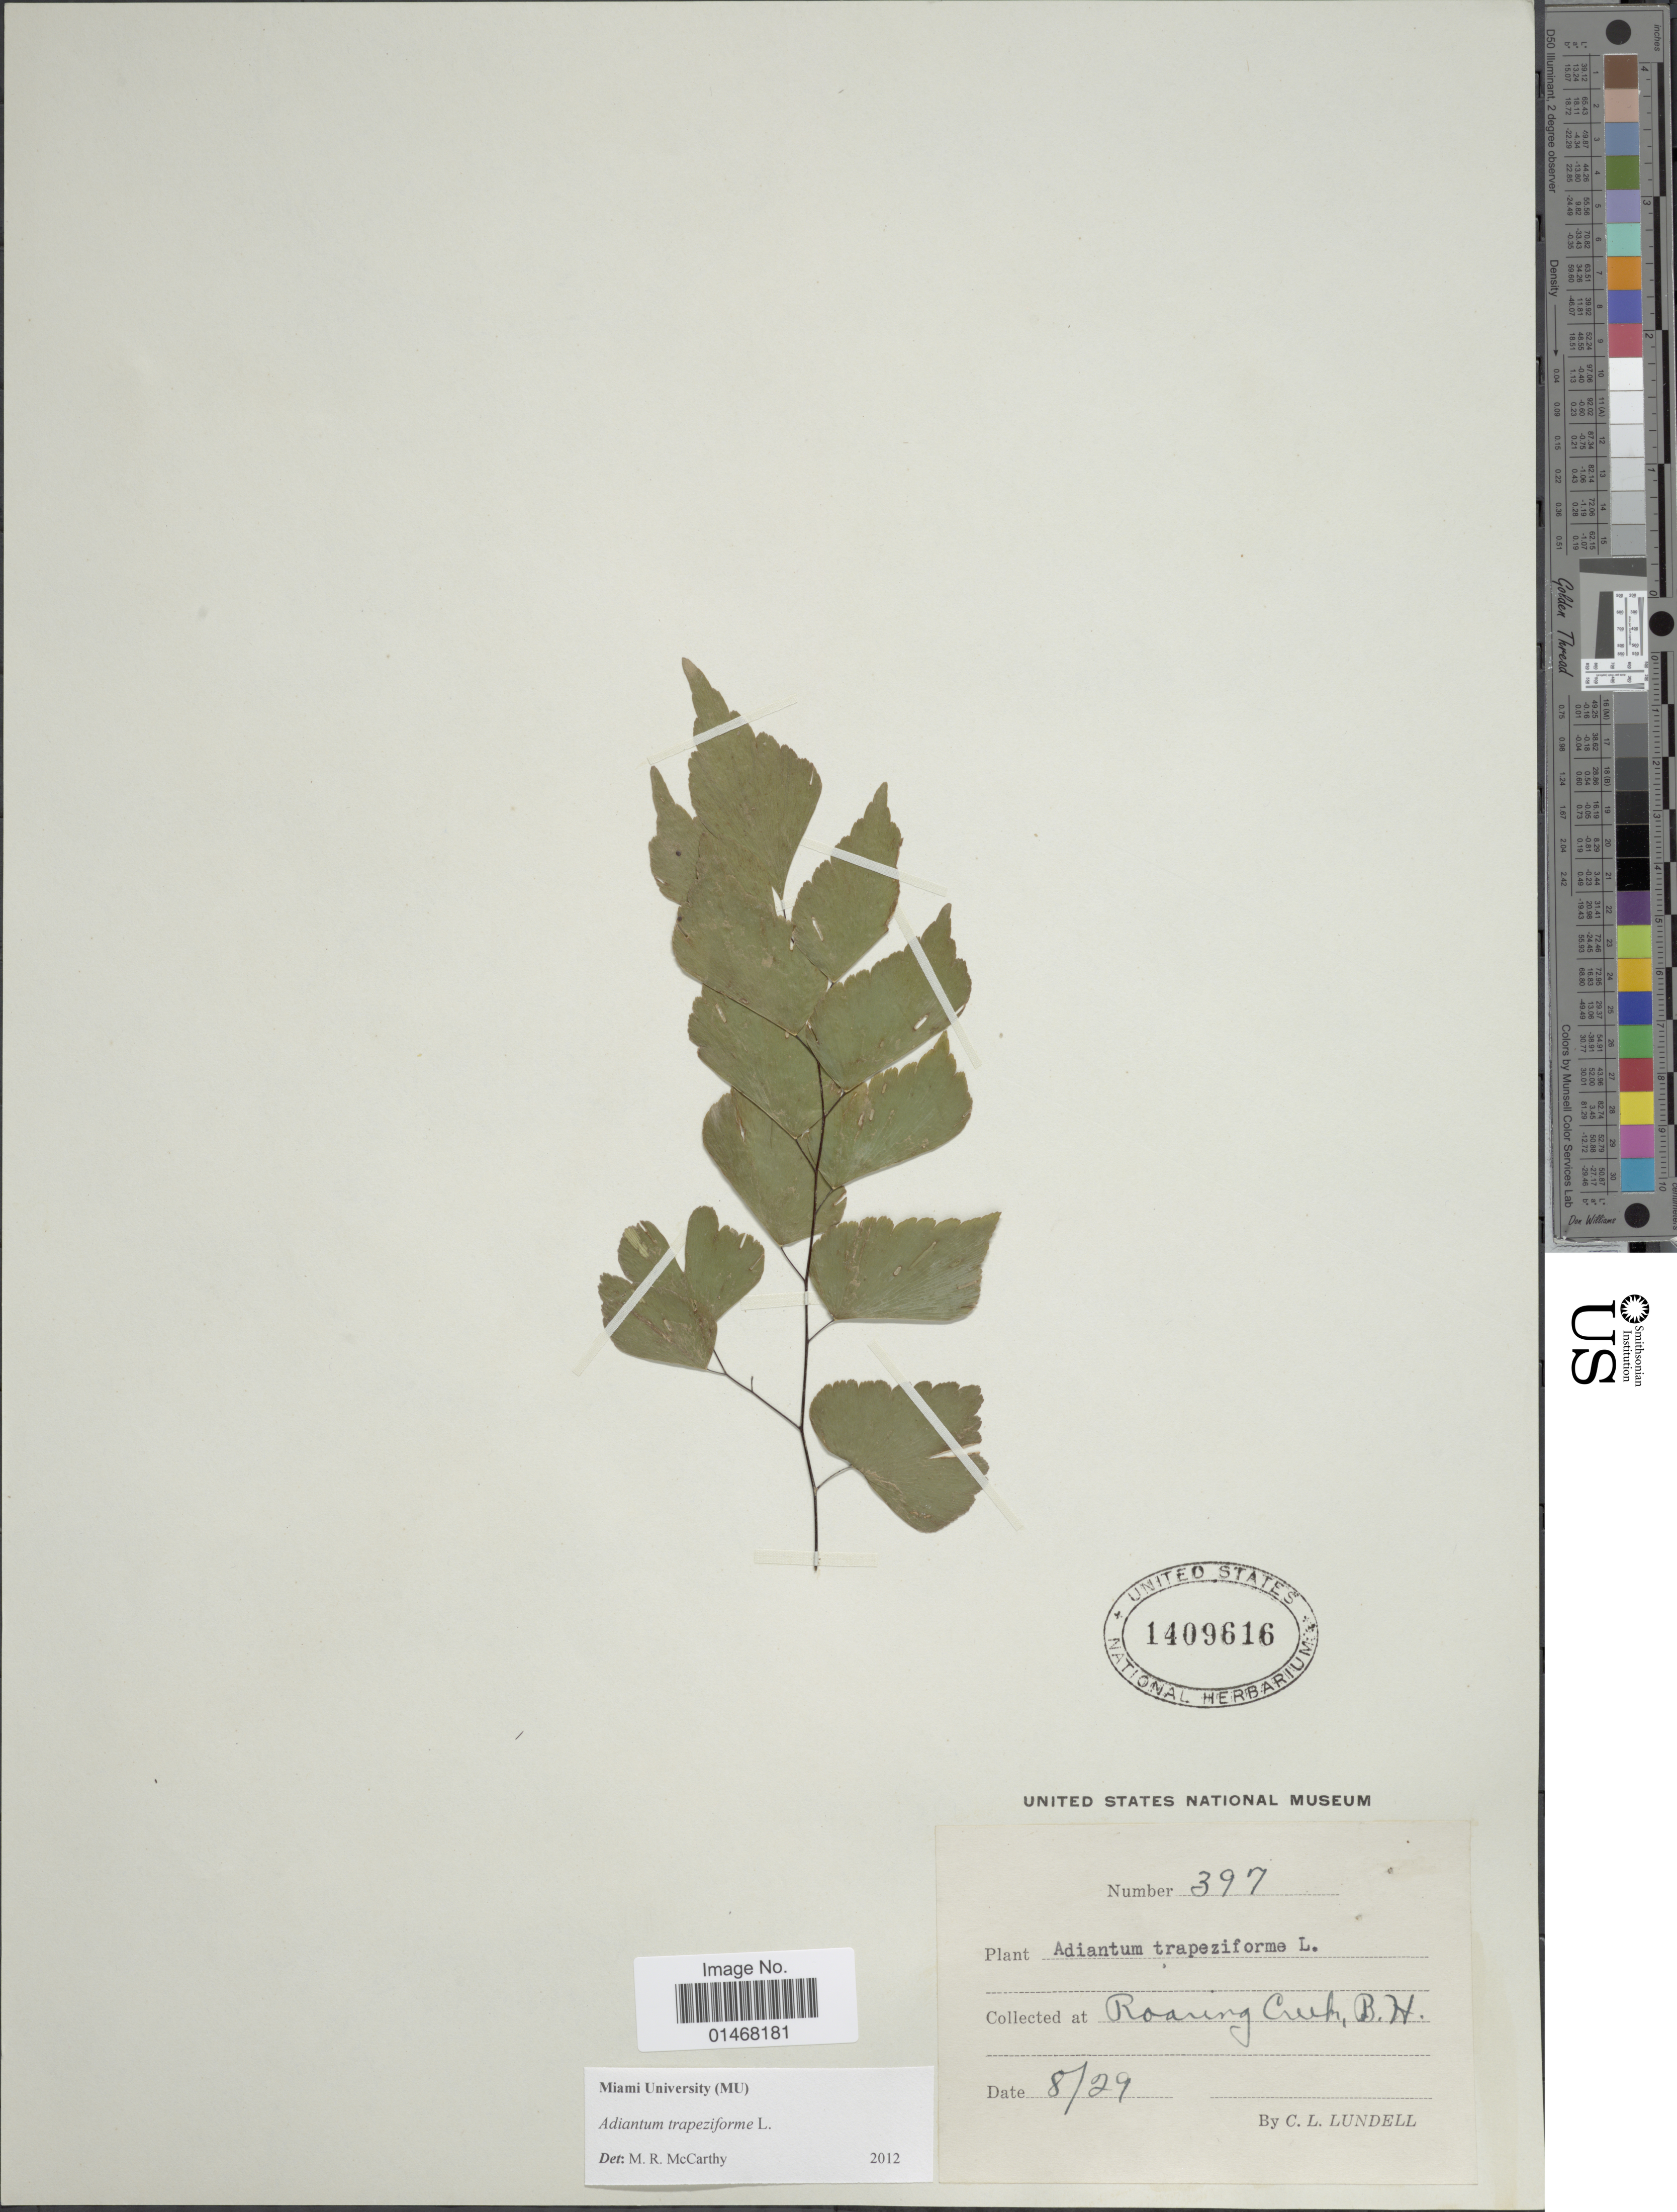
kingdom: Plantae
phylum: Tracheophyta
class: Polypodiopsida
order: Polypodiales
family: Pteridaceae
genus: Adiantum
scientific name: Adiantum trapeziforme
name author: L.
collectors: C. L. Lundell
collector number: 397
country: Belize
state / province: Cayo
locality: Roaming Creek, B.H.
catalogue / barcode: US 1409616